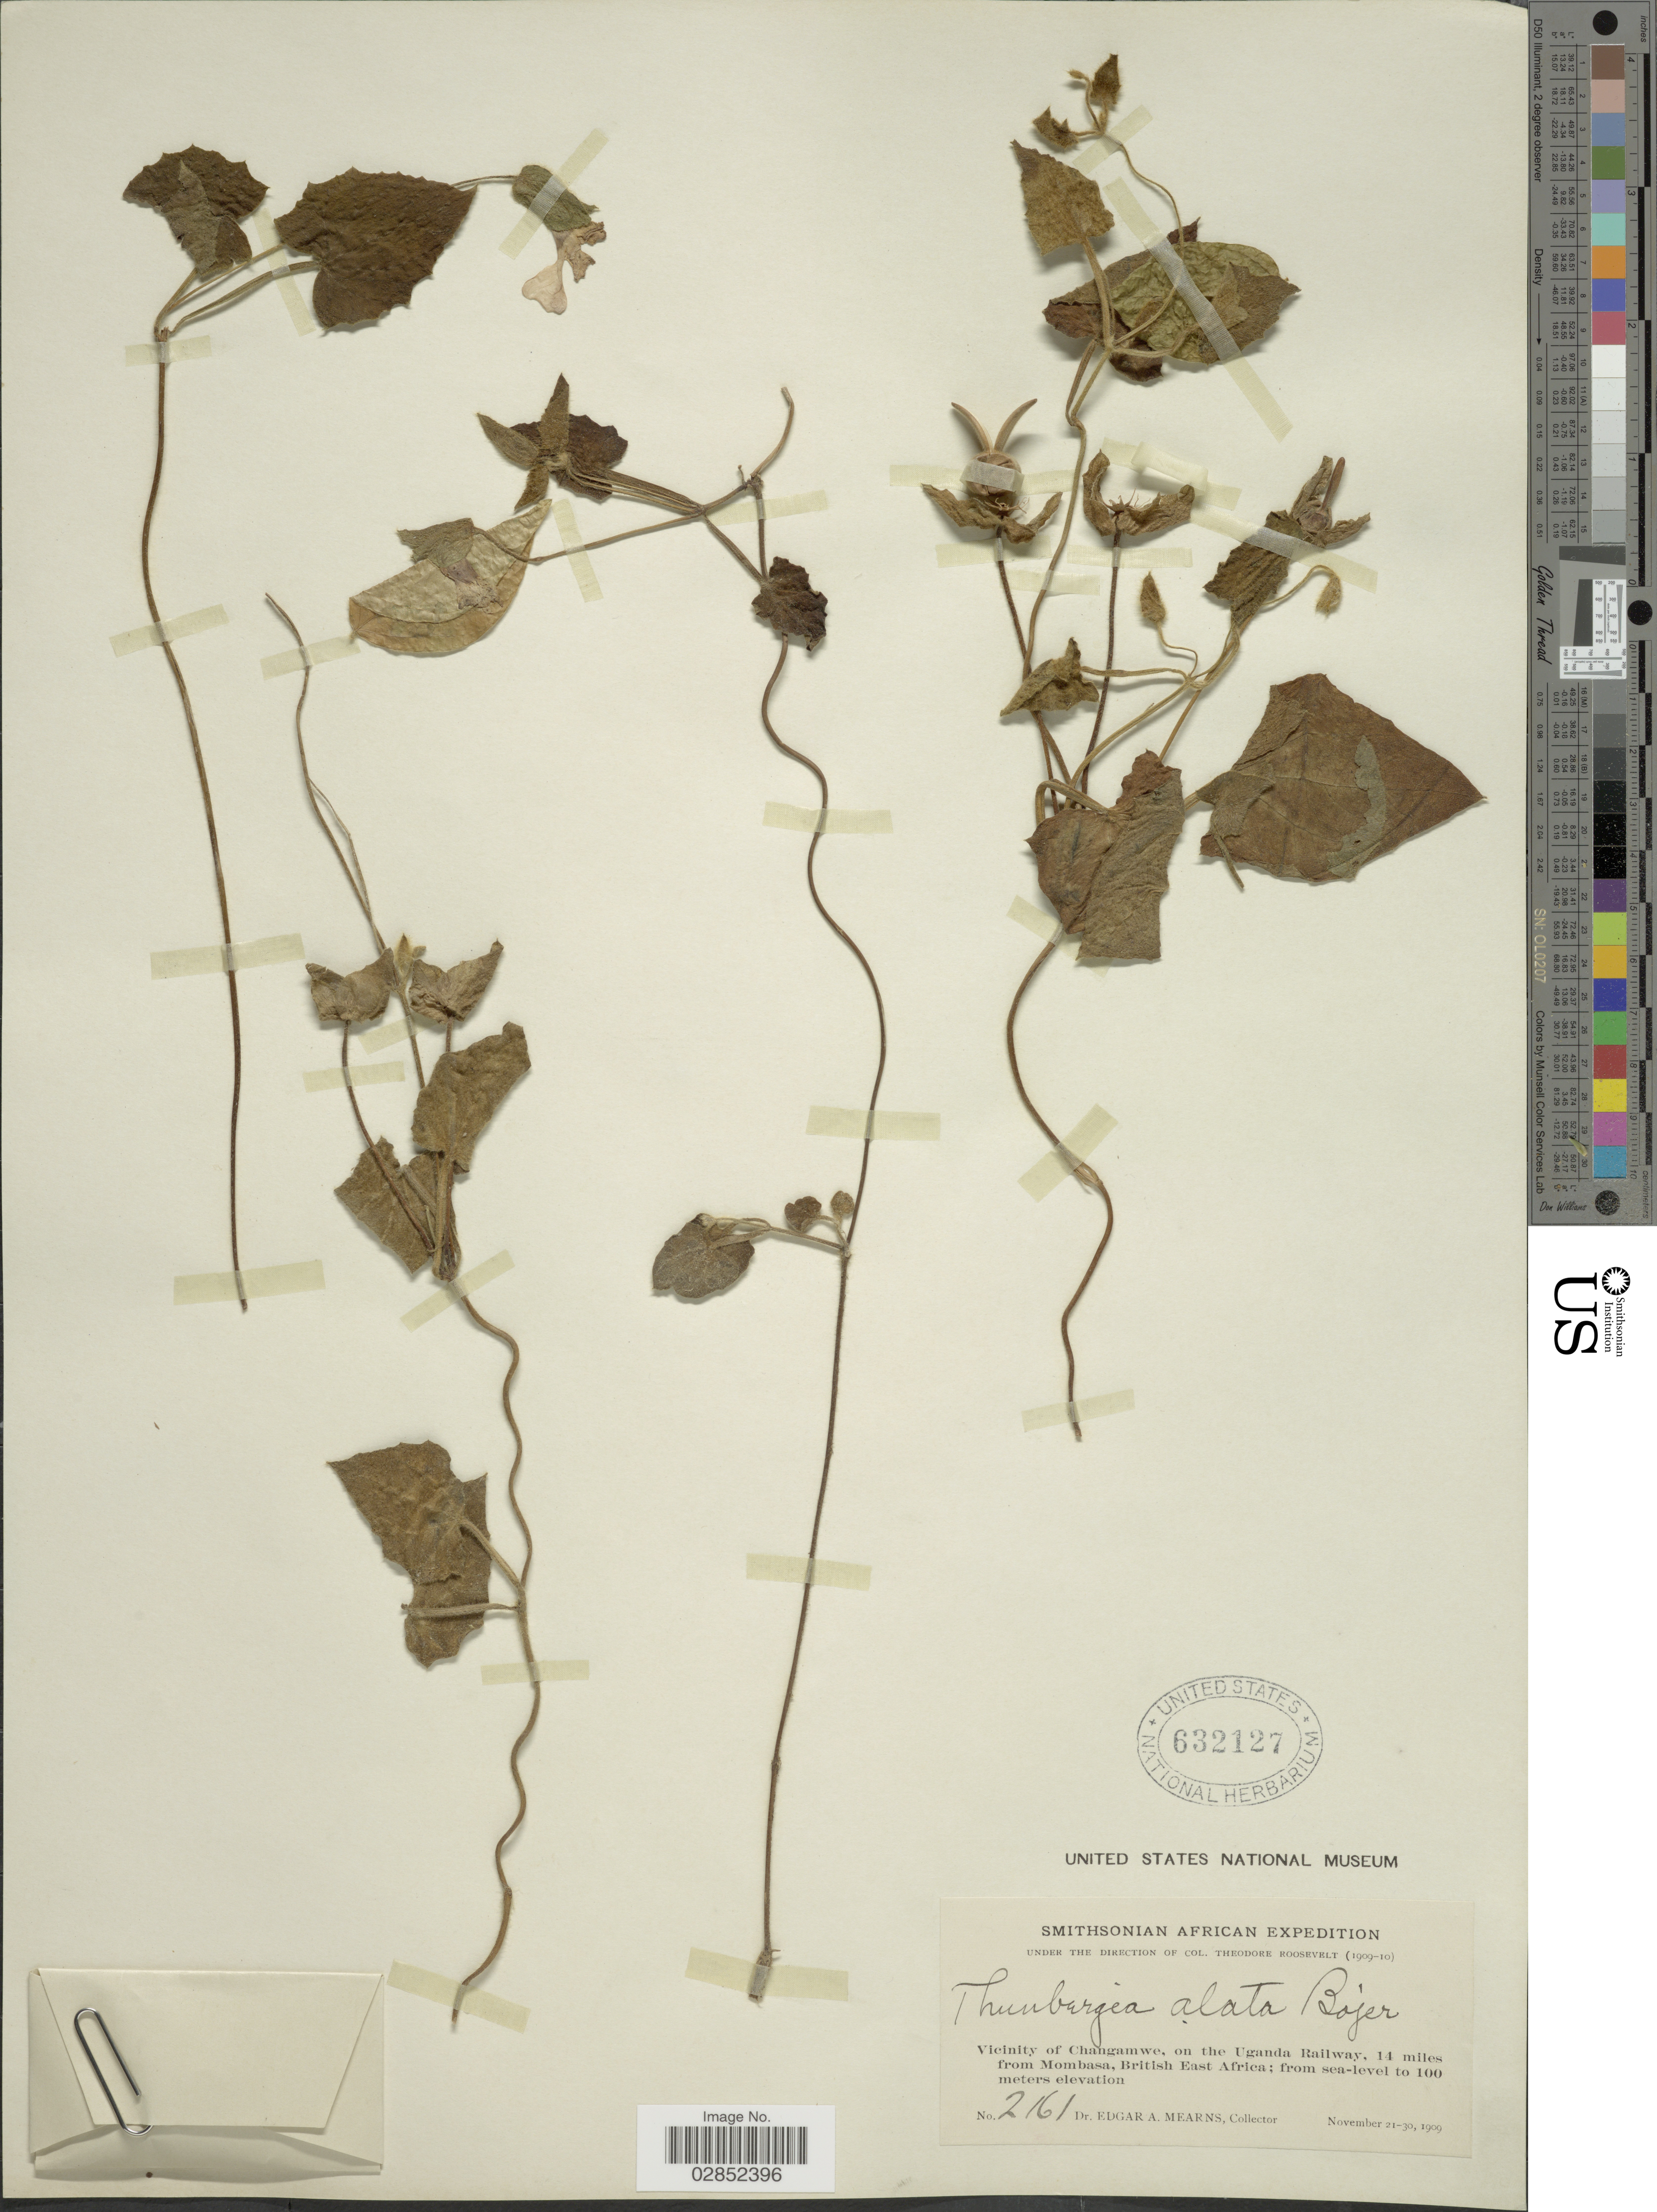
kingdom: Plantae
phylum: Tracheophyta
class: Magnoliopsida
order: Lamiales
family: Acanthaceae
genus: Thunbergia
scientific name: Thunbergia alata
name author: Bojer ex Sims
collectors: E. A. Mearns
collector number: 2161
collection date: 1909-11-21/1909-11-30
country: Kenya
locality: Vicinity of Changamwe, on the Uganda Railway, 14 miles from Mombasa, British East Africa.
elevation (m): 0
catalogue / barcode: US 632127